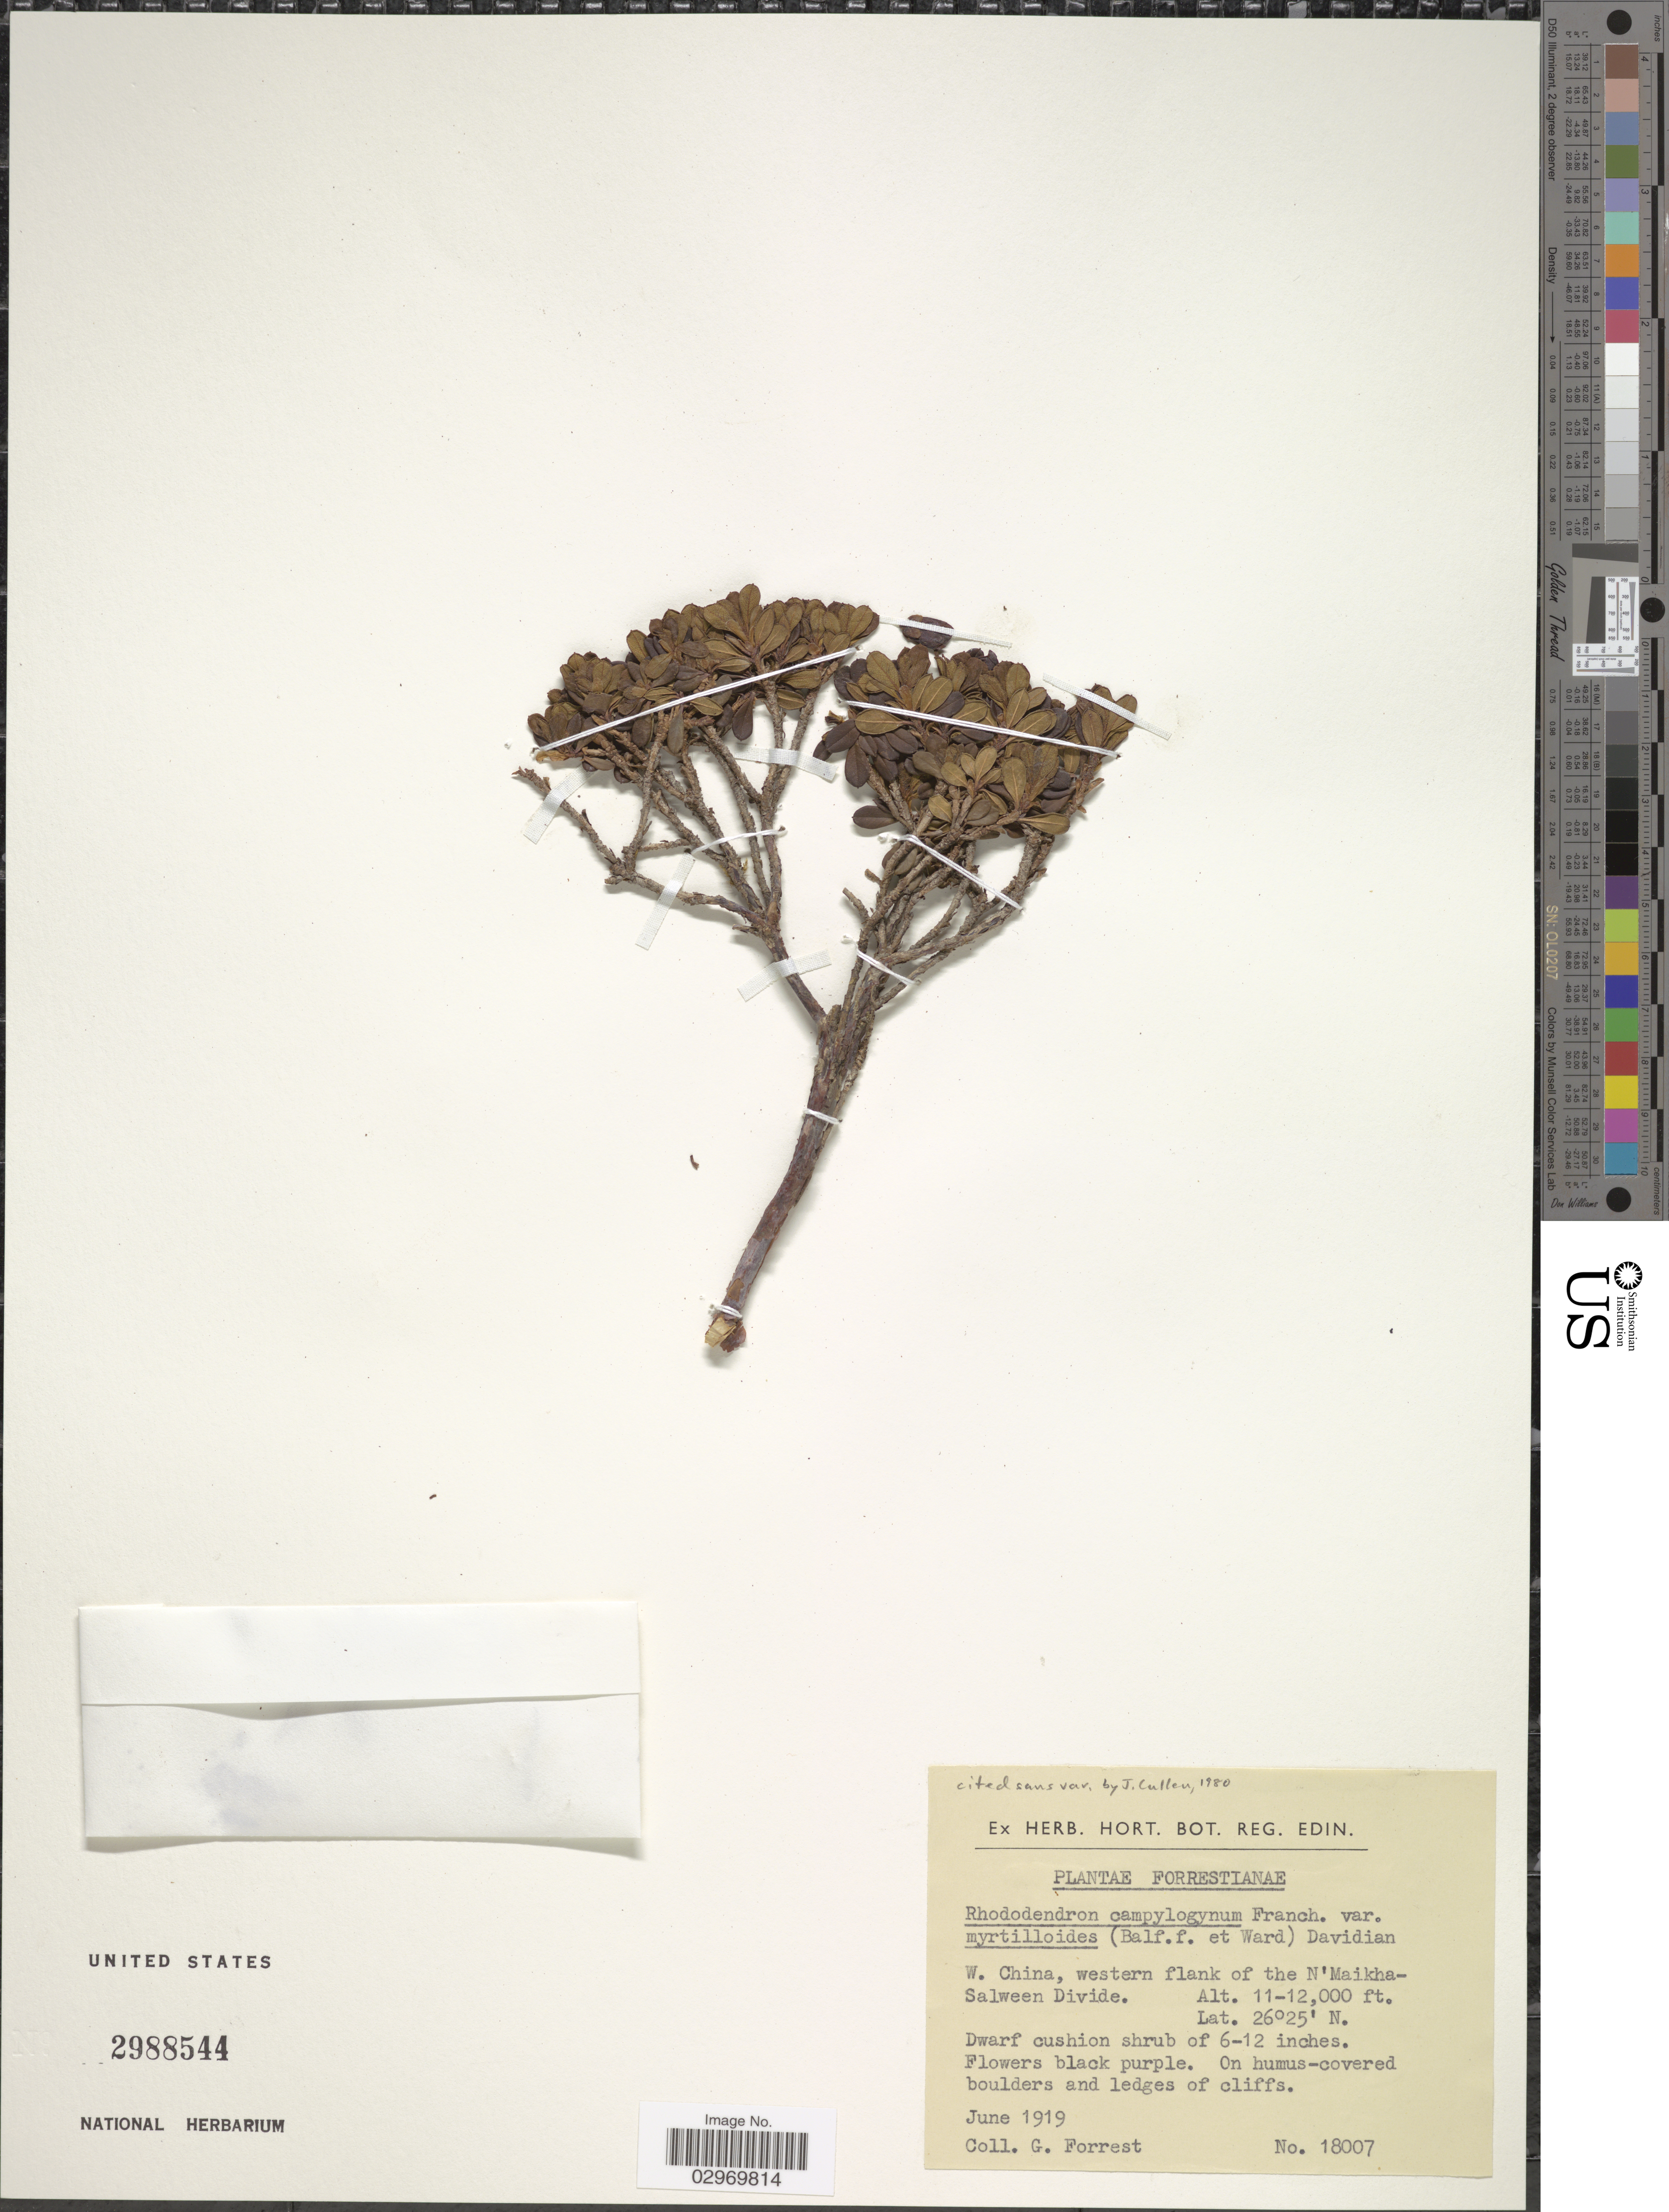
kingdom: Plantae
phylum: Tracheophyta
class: Magnoliopsida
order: Ericales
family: Ericaceae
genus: Rhododendron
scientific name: Rhododendron campylogynum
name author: Franch.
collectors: G. Forrest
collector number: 18007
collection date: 1919-06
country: China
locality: W. China, western flank of the N'Maikha-Salween Divide.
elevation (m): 3048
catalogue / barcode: US 2988544